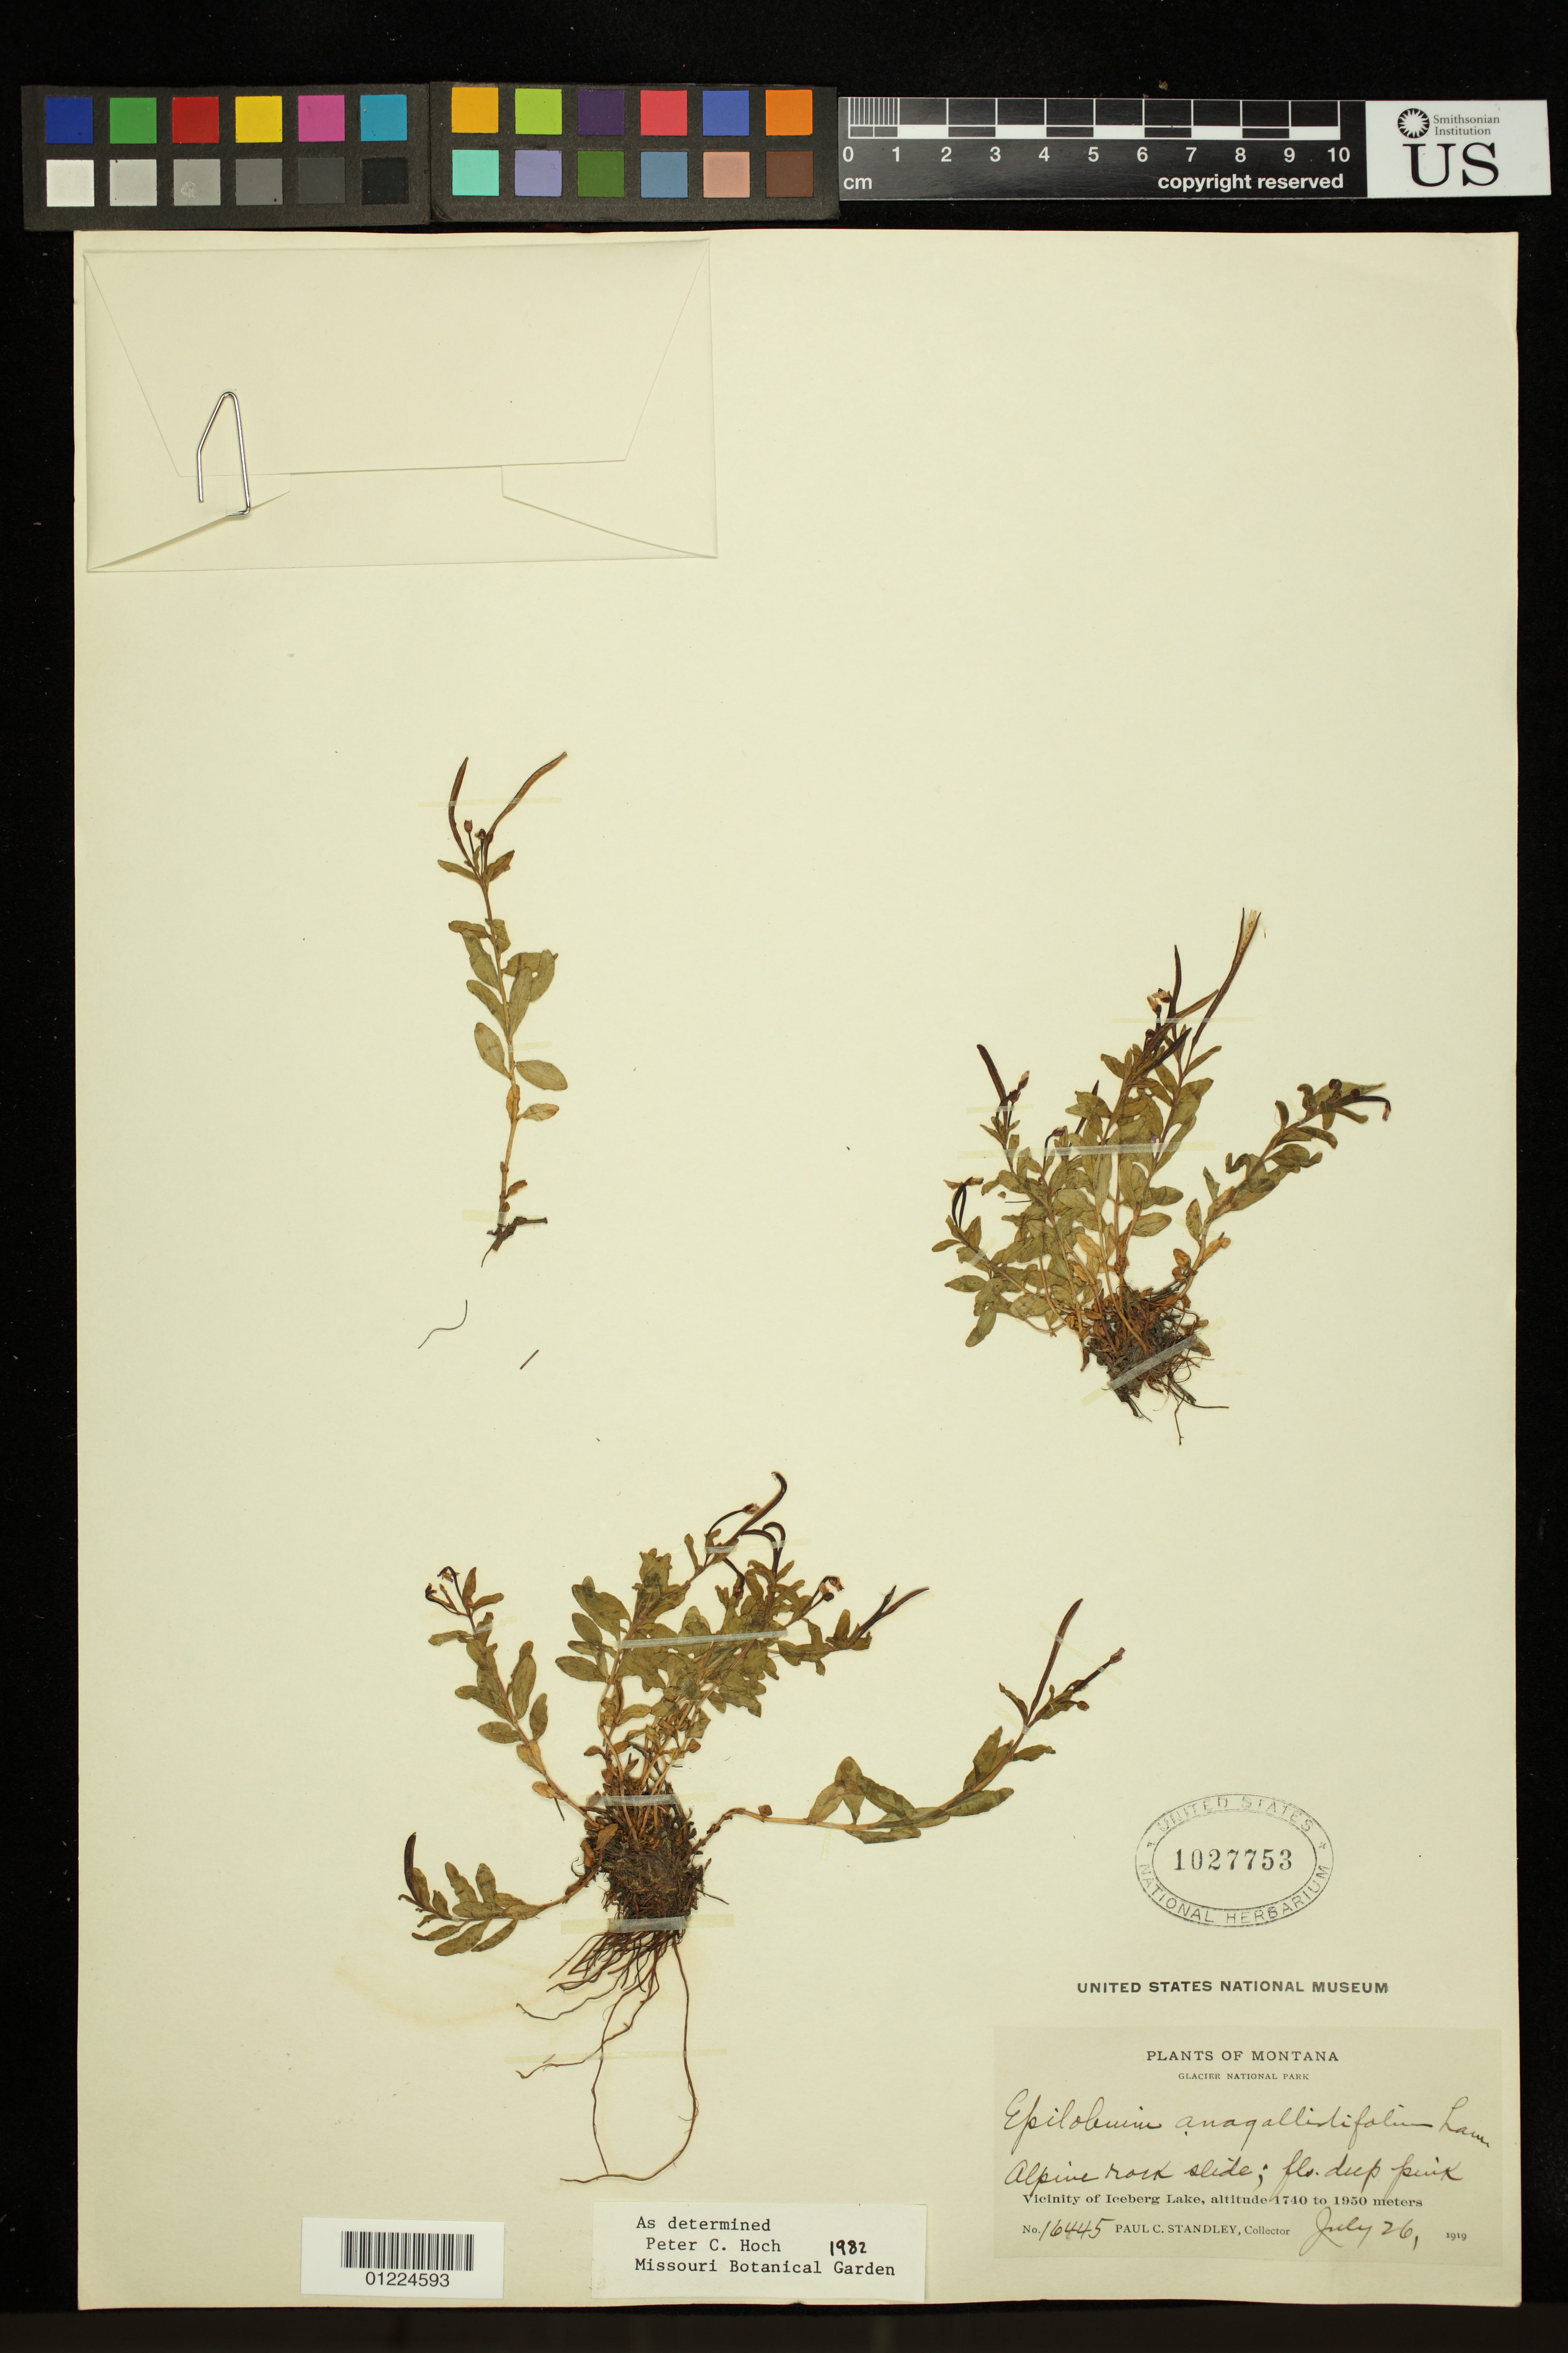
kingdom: Plantae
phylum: Tracheophyta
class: Magnoliopsida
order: Myrtales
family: Onagraceae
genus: Epilobium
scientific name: Epilobium anagallidifolium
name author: Lam.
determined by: Hoch, P. C.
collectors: P. C. Standley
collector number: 16445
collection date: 1919-07-26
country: United States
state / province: Montana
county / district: Glacier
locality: Glacier National Park, vicinity of Iceberg Lake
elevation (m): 1740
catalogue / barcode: US 1027753